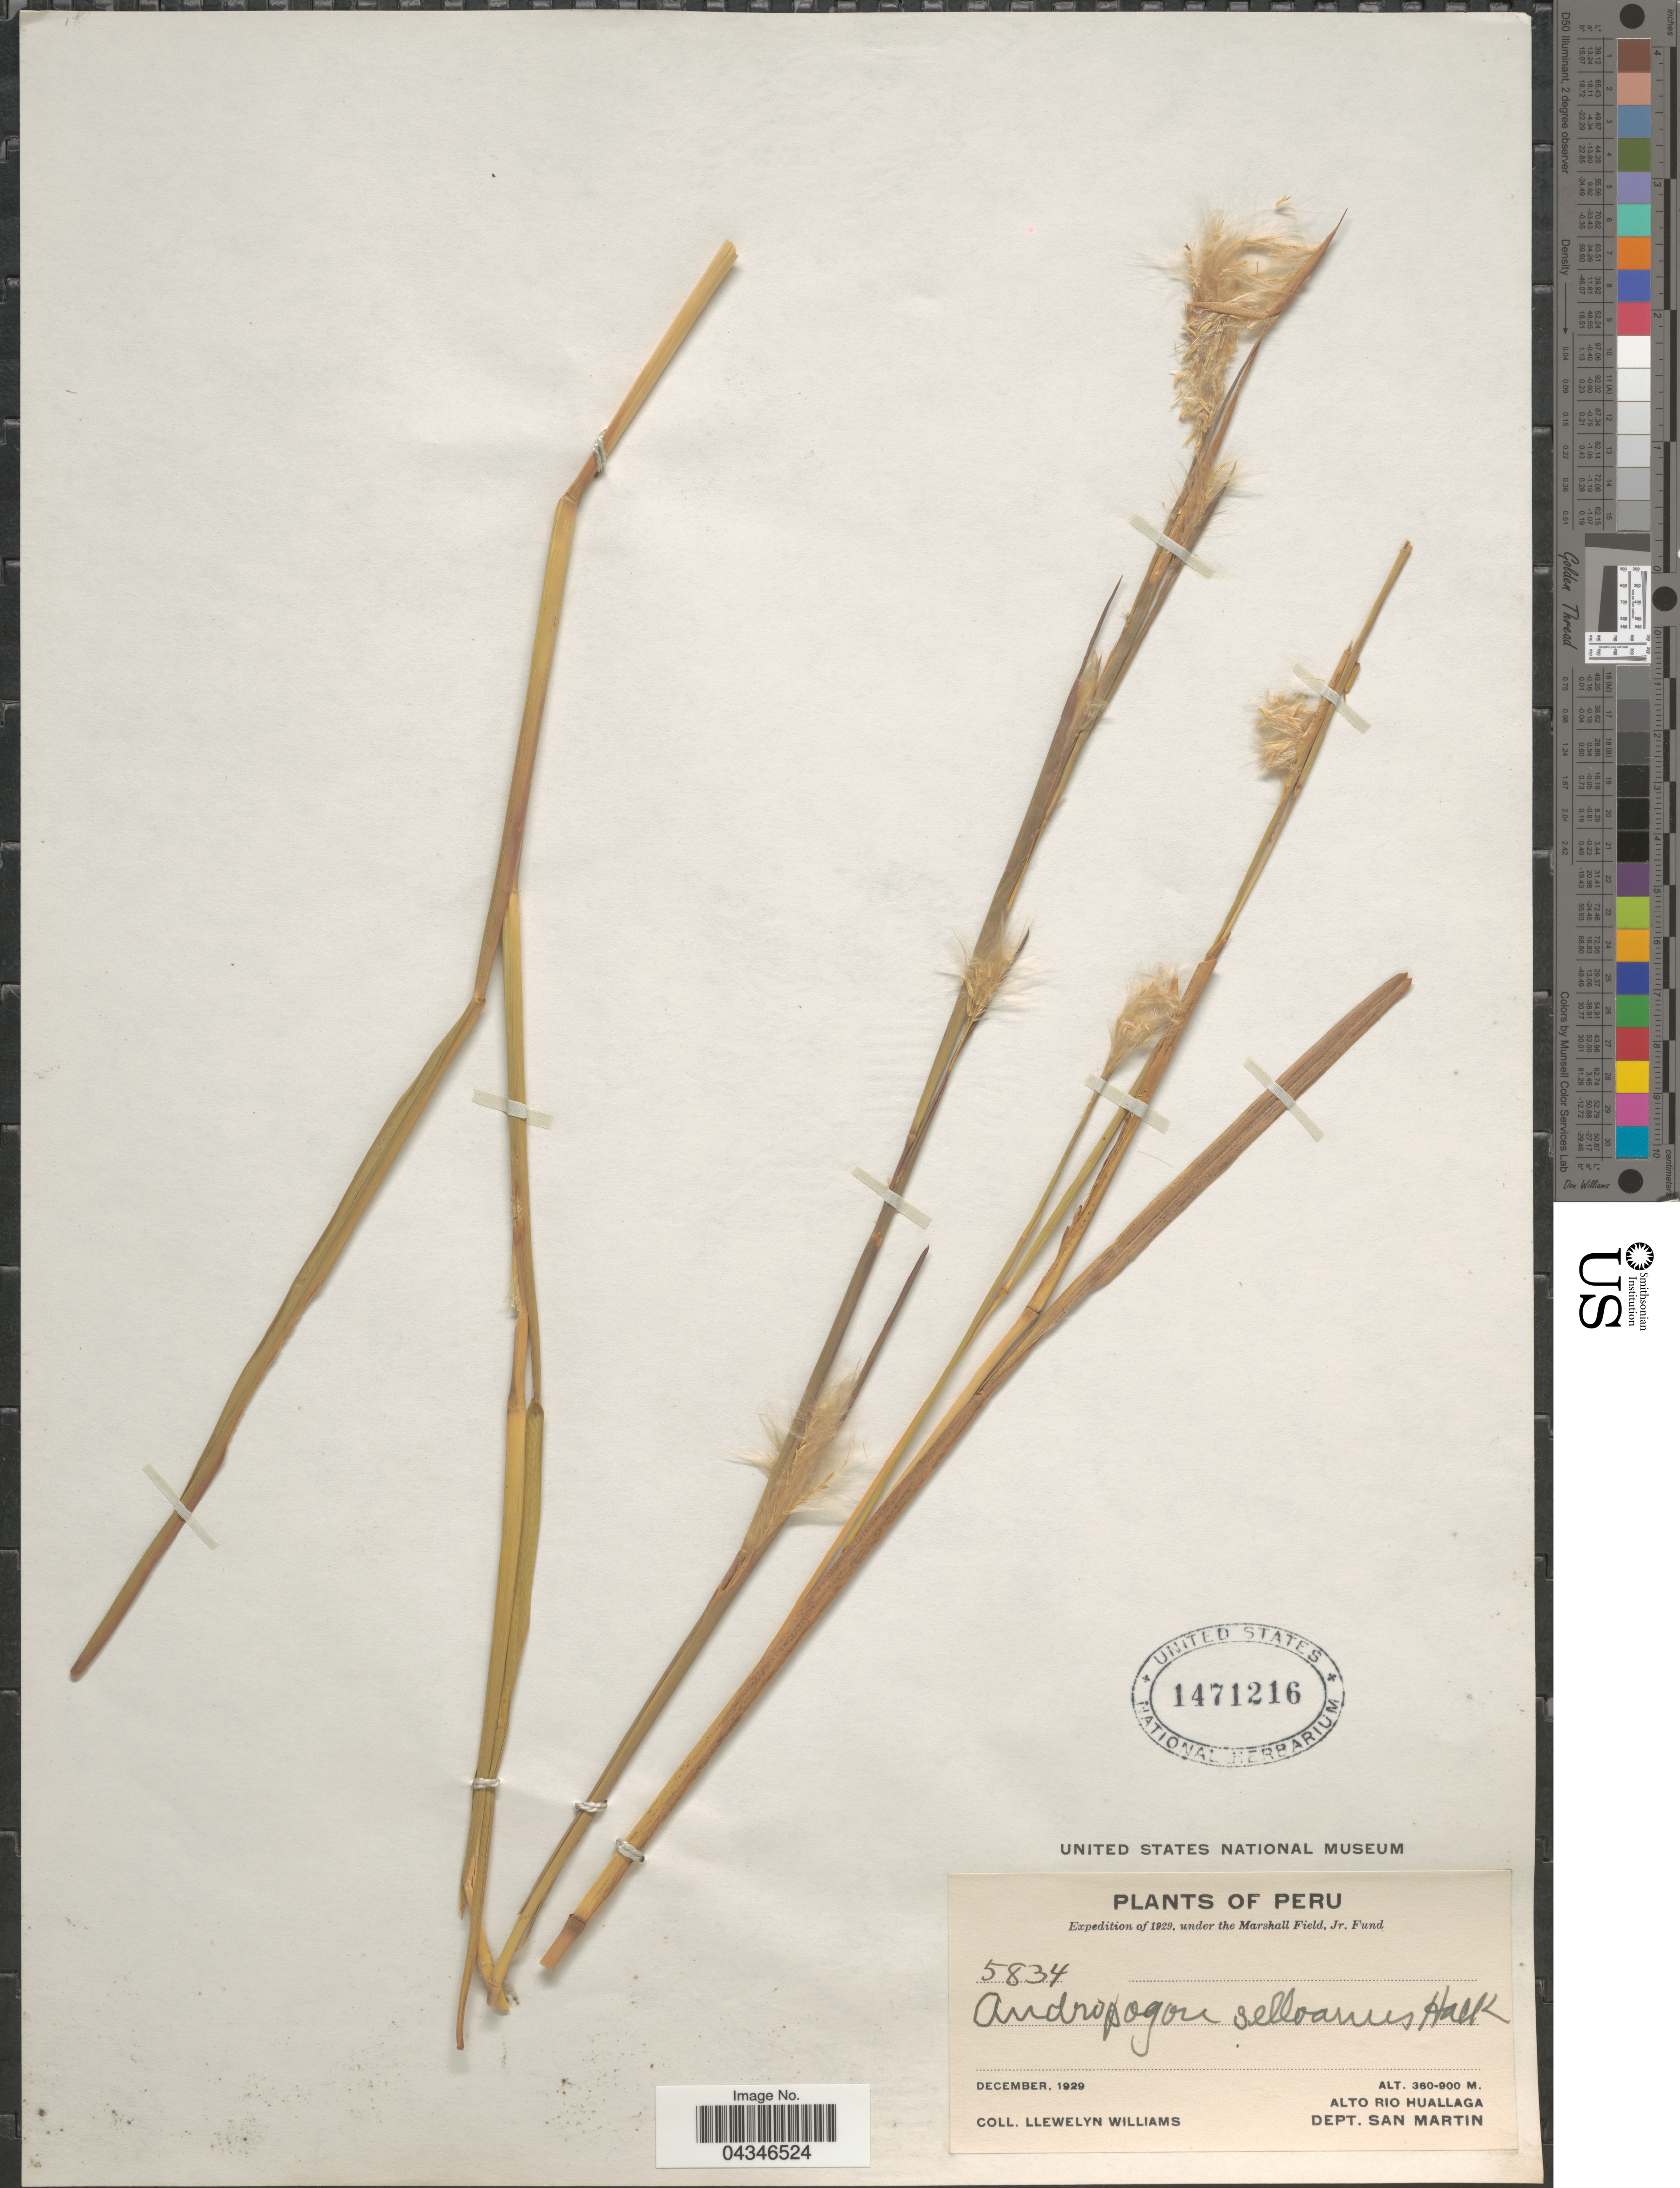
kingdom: Plantae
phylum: Tracheophyta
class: Liliopsida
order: Poales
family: Poaceae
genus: Andropogon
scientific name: Andropogon selloanus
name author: (Hack.) Hack.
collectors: Ll. Williams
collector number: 5834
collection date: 1929-12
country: Peru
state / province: San Martín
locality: Expedition of 1929. Alto Rio Huallaga. Dept. San Martin.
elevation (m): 360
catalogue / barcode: US 1471216